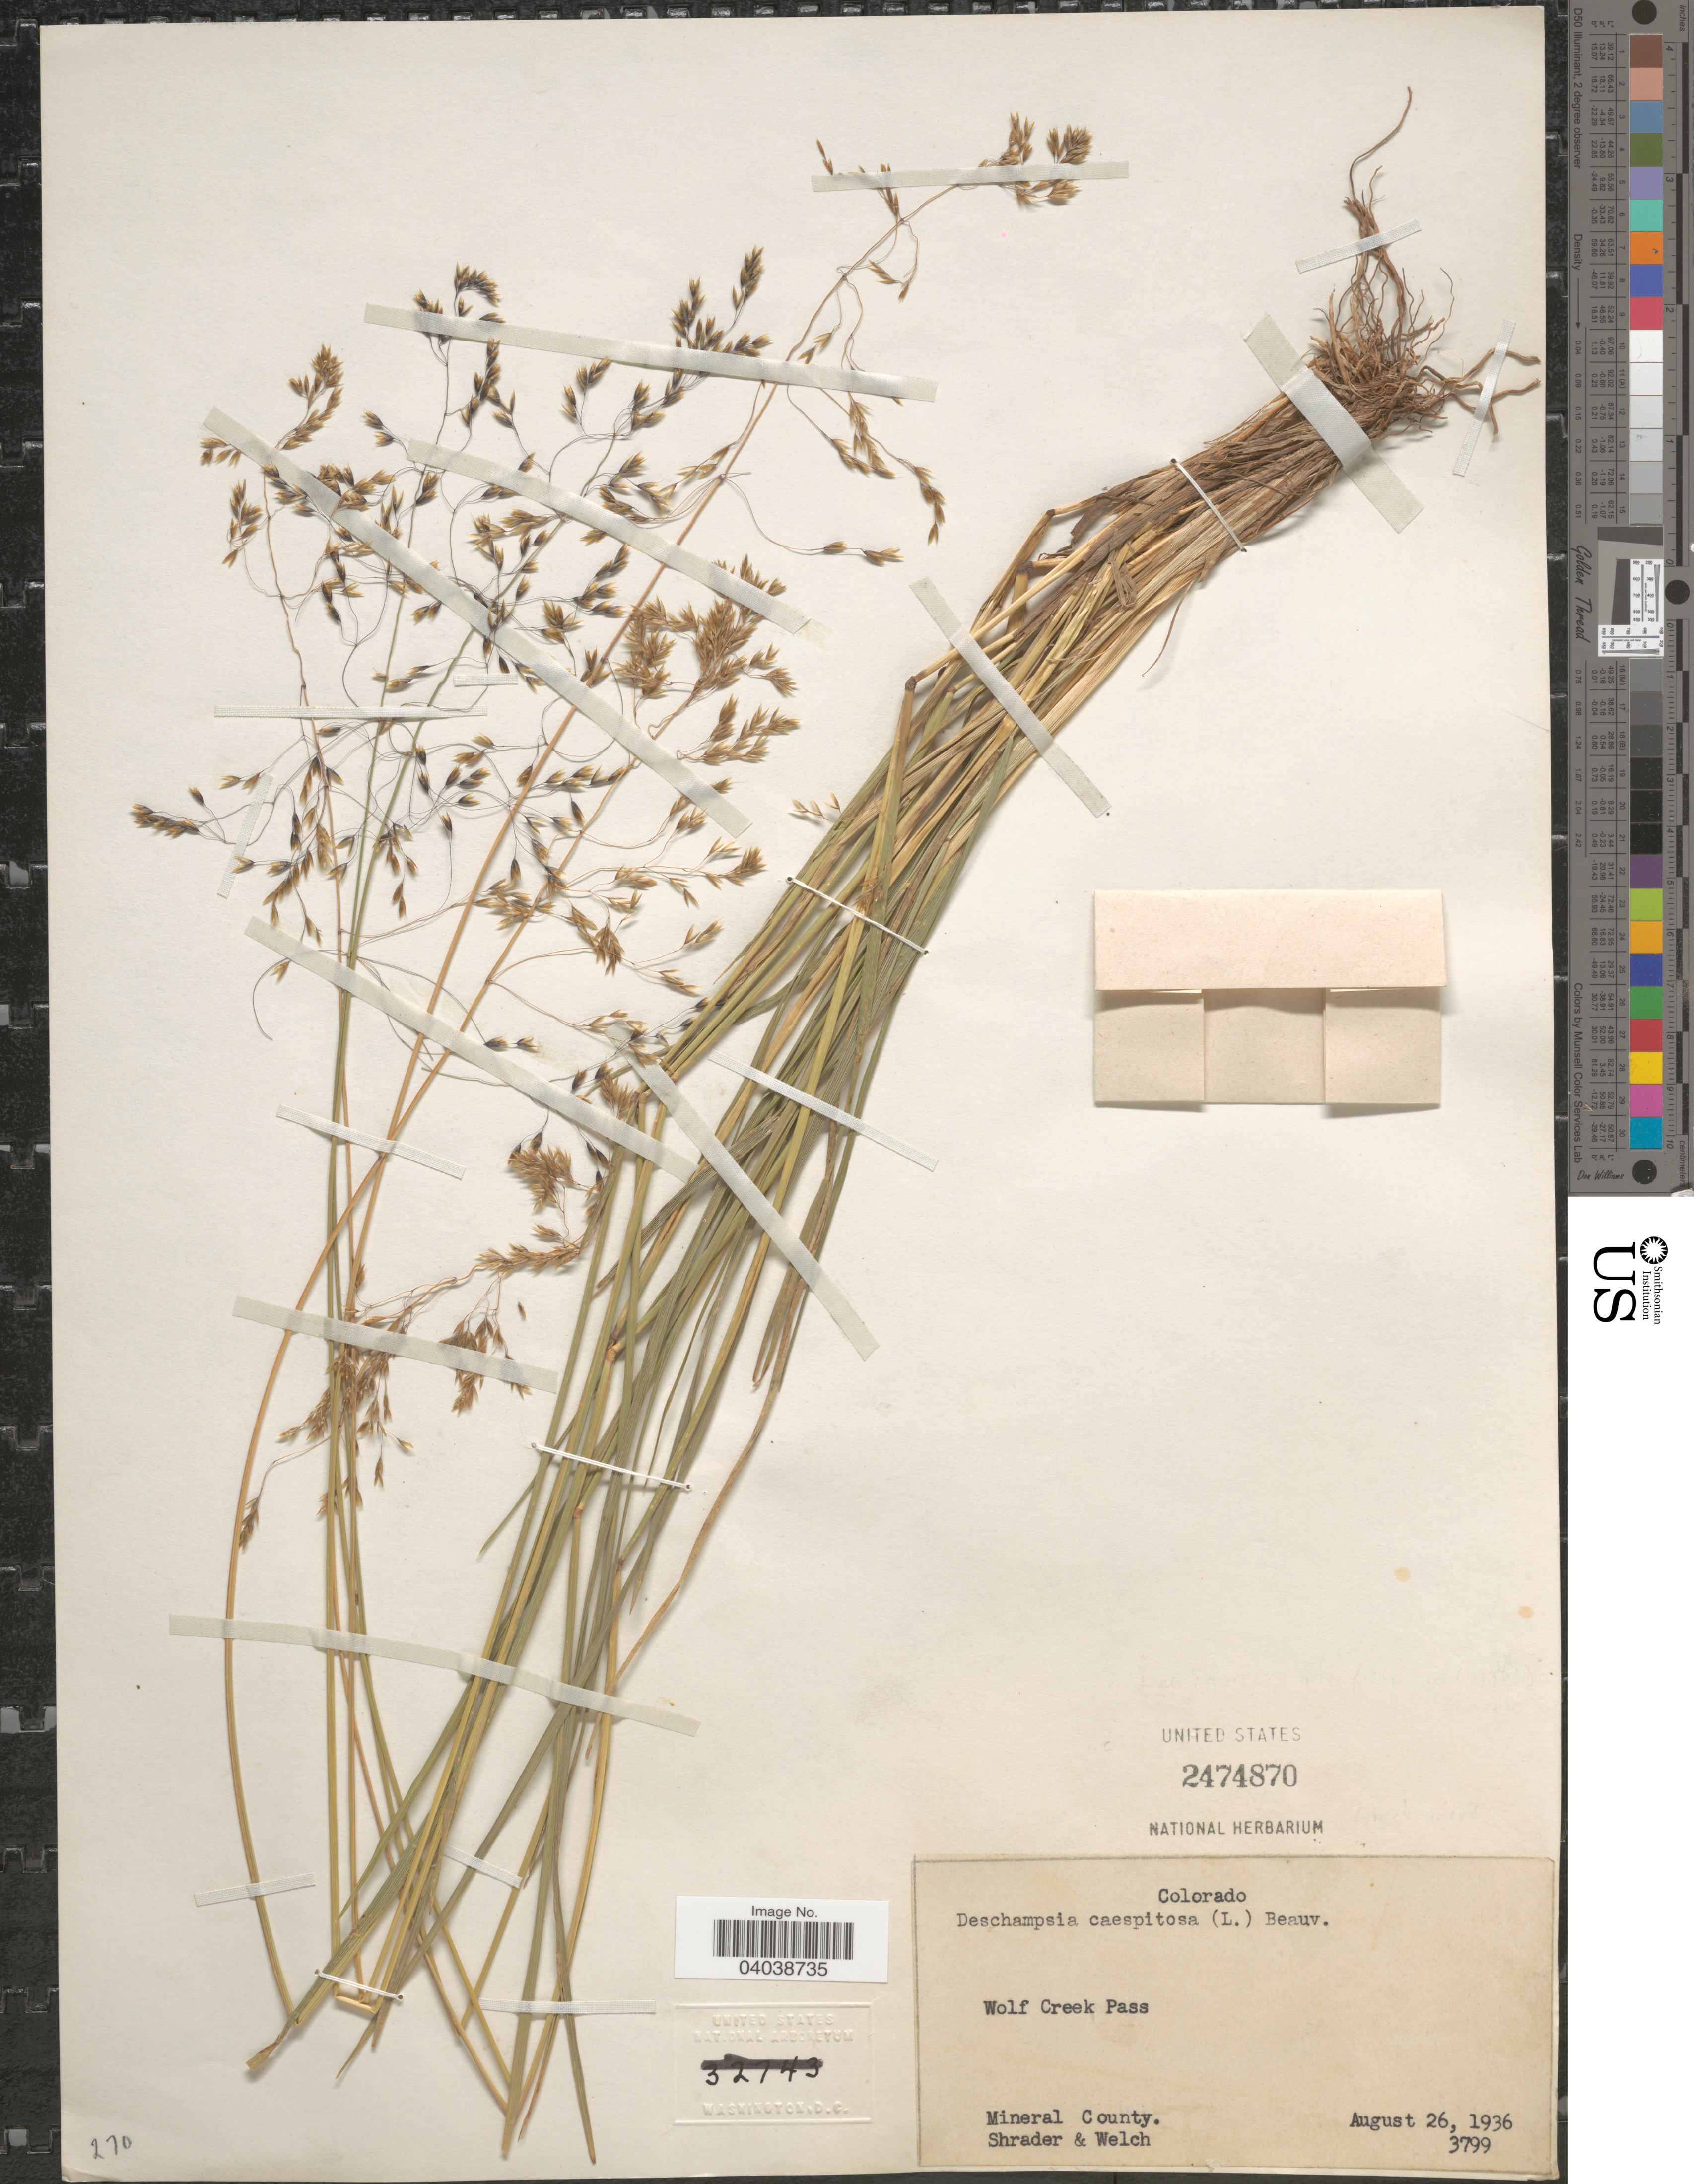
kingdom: Plantae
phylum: Tracheophyta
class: Liliopsida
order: Poales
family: Poaceae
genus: Deschampsia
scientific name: Deschampsia cespitosa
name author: (L.) P. Beauv.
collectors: Shrader & -- Welch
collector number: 3799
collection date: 1936-08-26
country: United States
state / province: Colorado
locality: Wolf Creek Pass. Mineral County.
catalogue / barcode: US 2474870